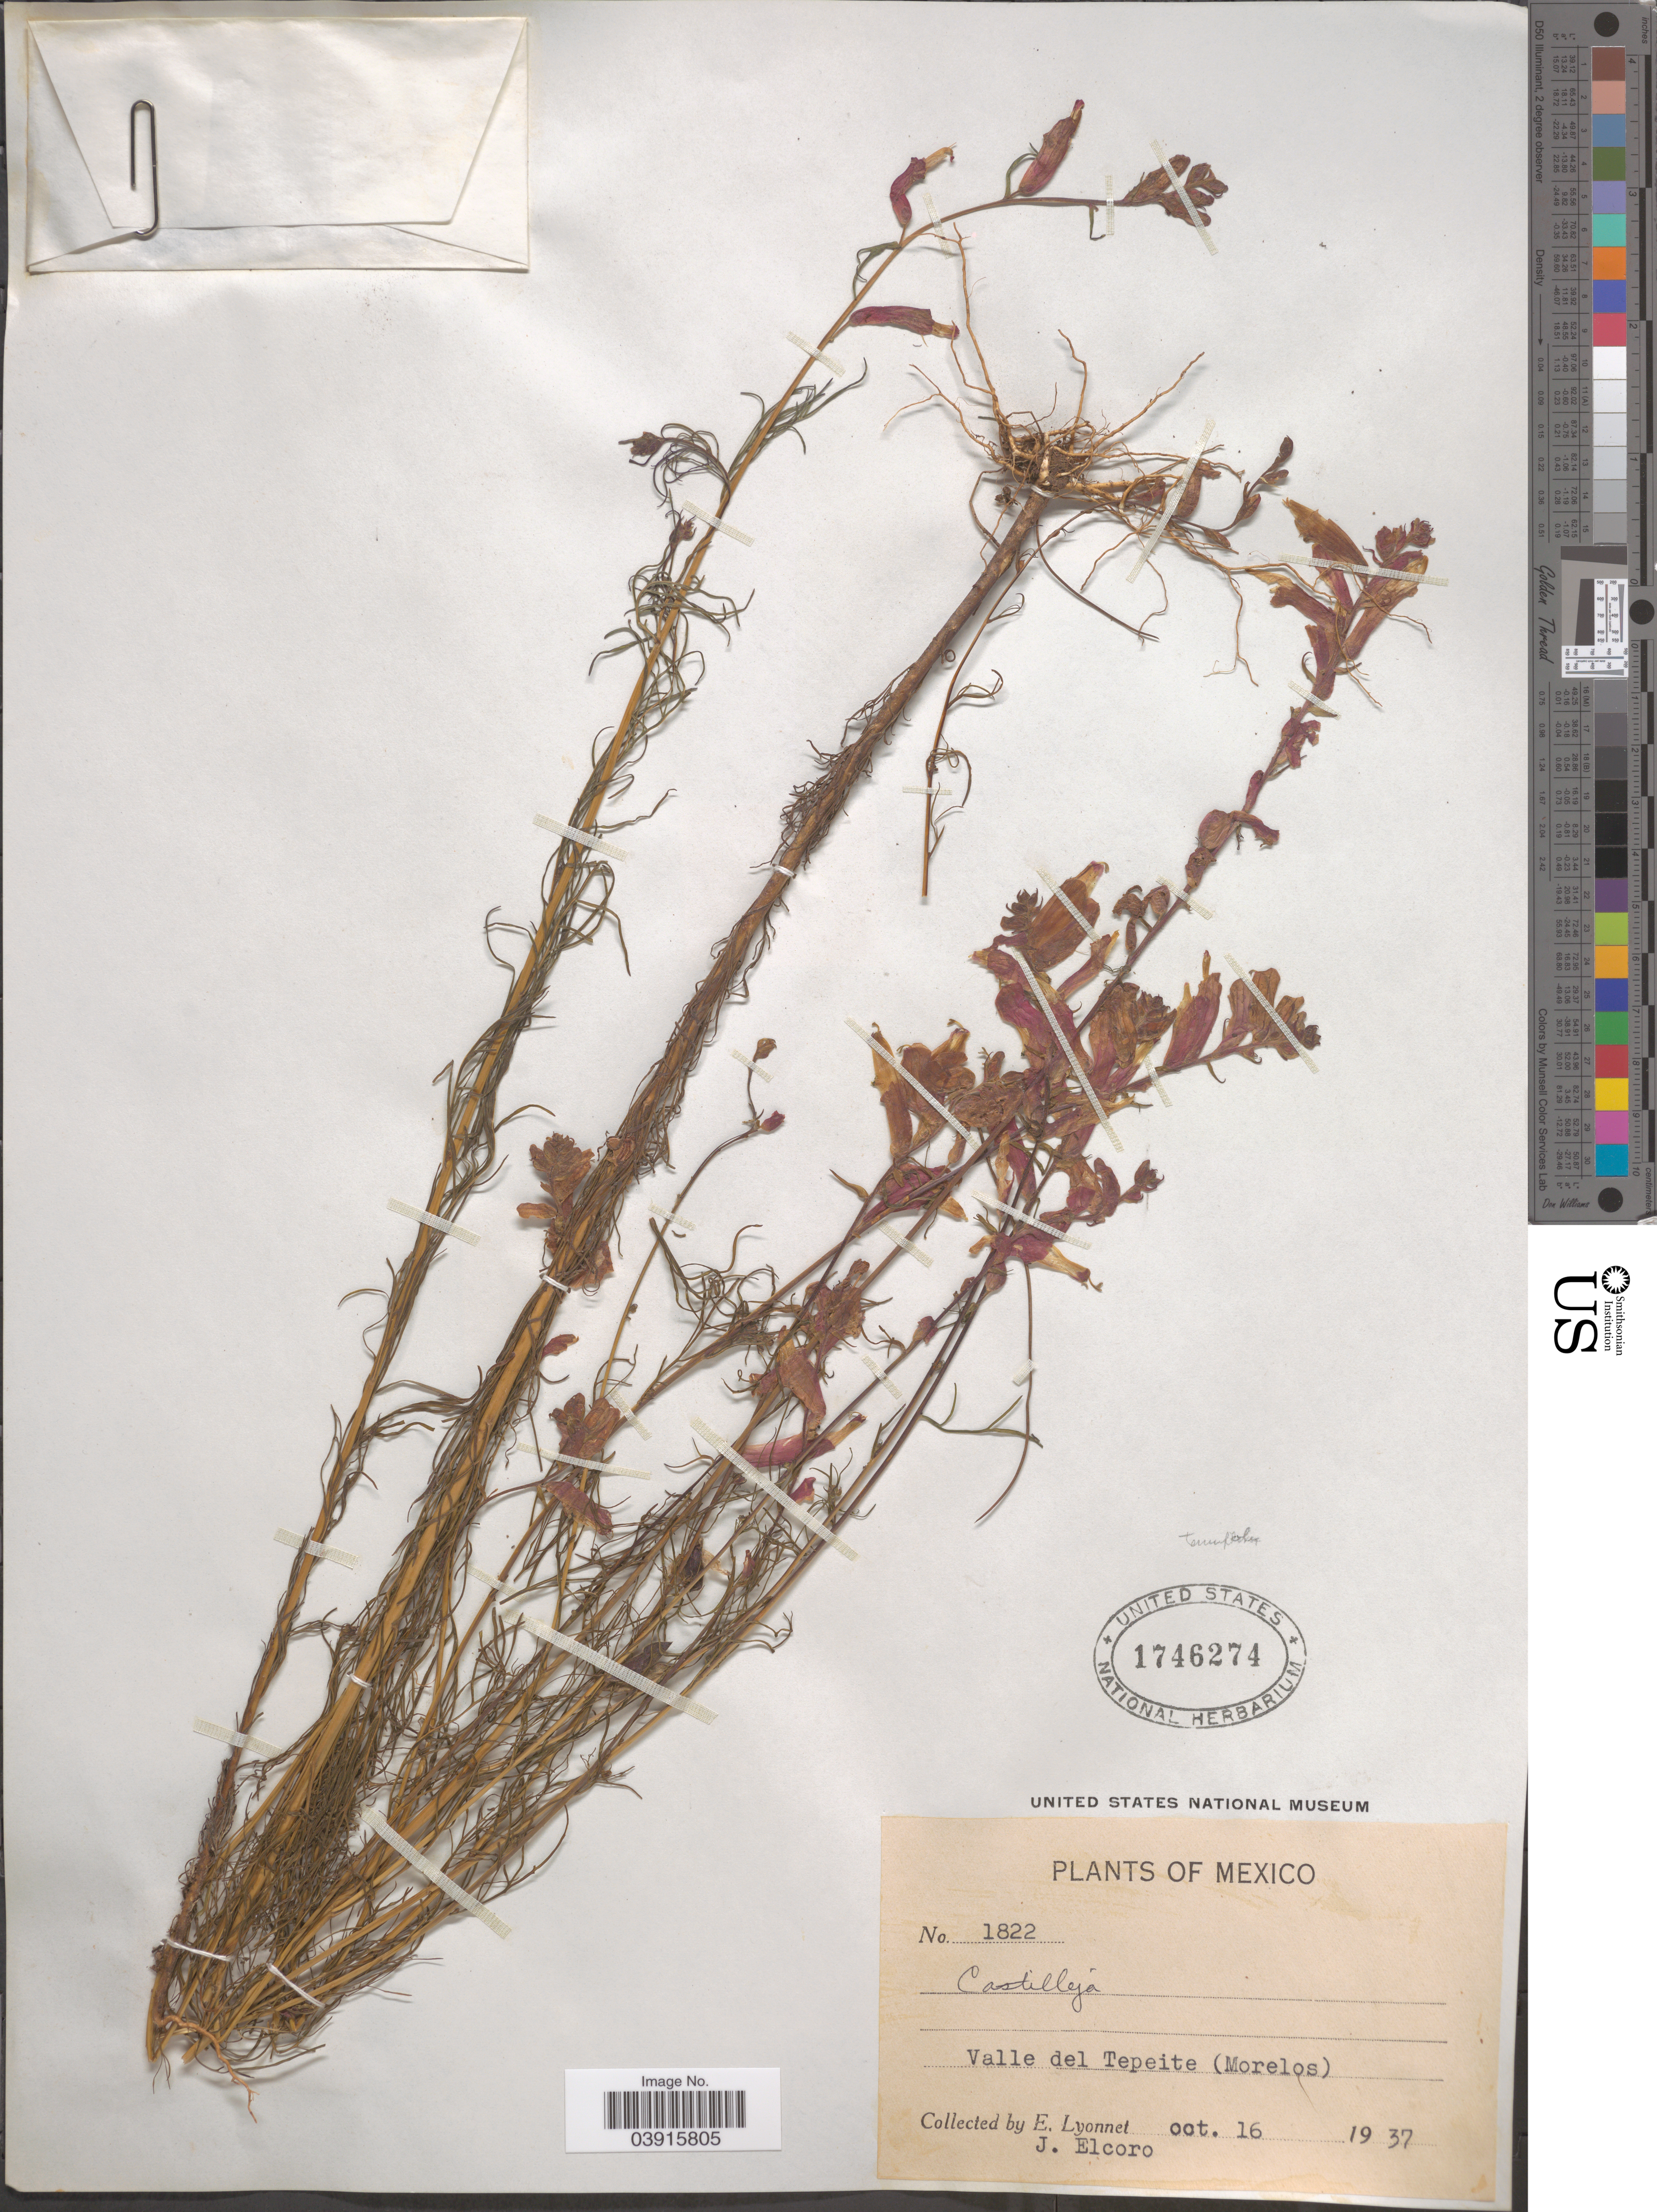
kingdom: Plantae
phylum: Tracheophyta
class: Magnoliopsida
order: Lamiales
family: Orobanchaceae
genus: Castilleja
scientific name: Castilleja tenuiflora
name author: Benth.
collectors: E. Lyonnet & J. Elcoro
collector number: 1822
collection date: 1937-10-16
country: Mexico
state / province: Morelos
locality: Valley del Tepeite.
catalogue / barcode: US 1746274